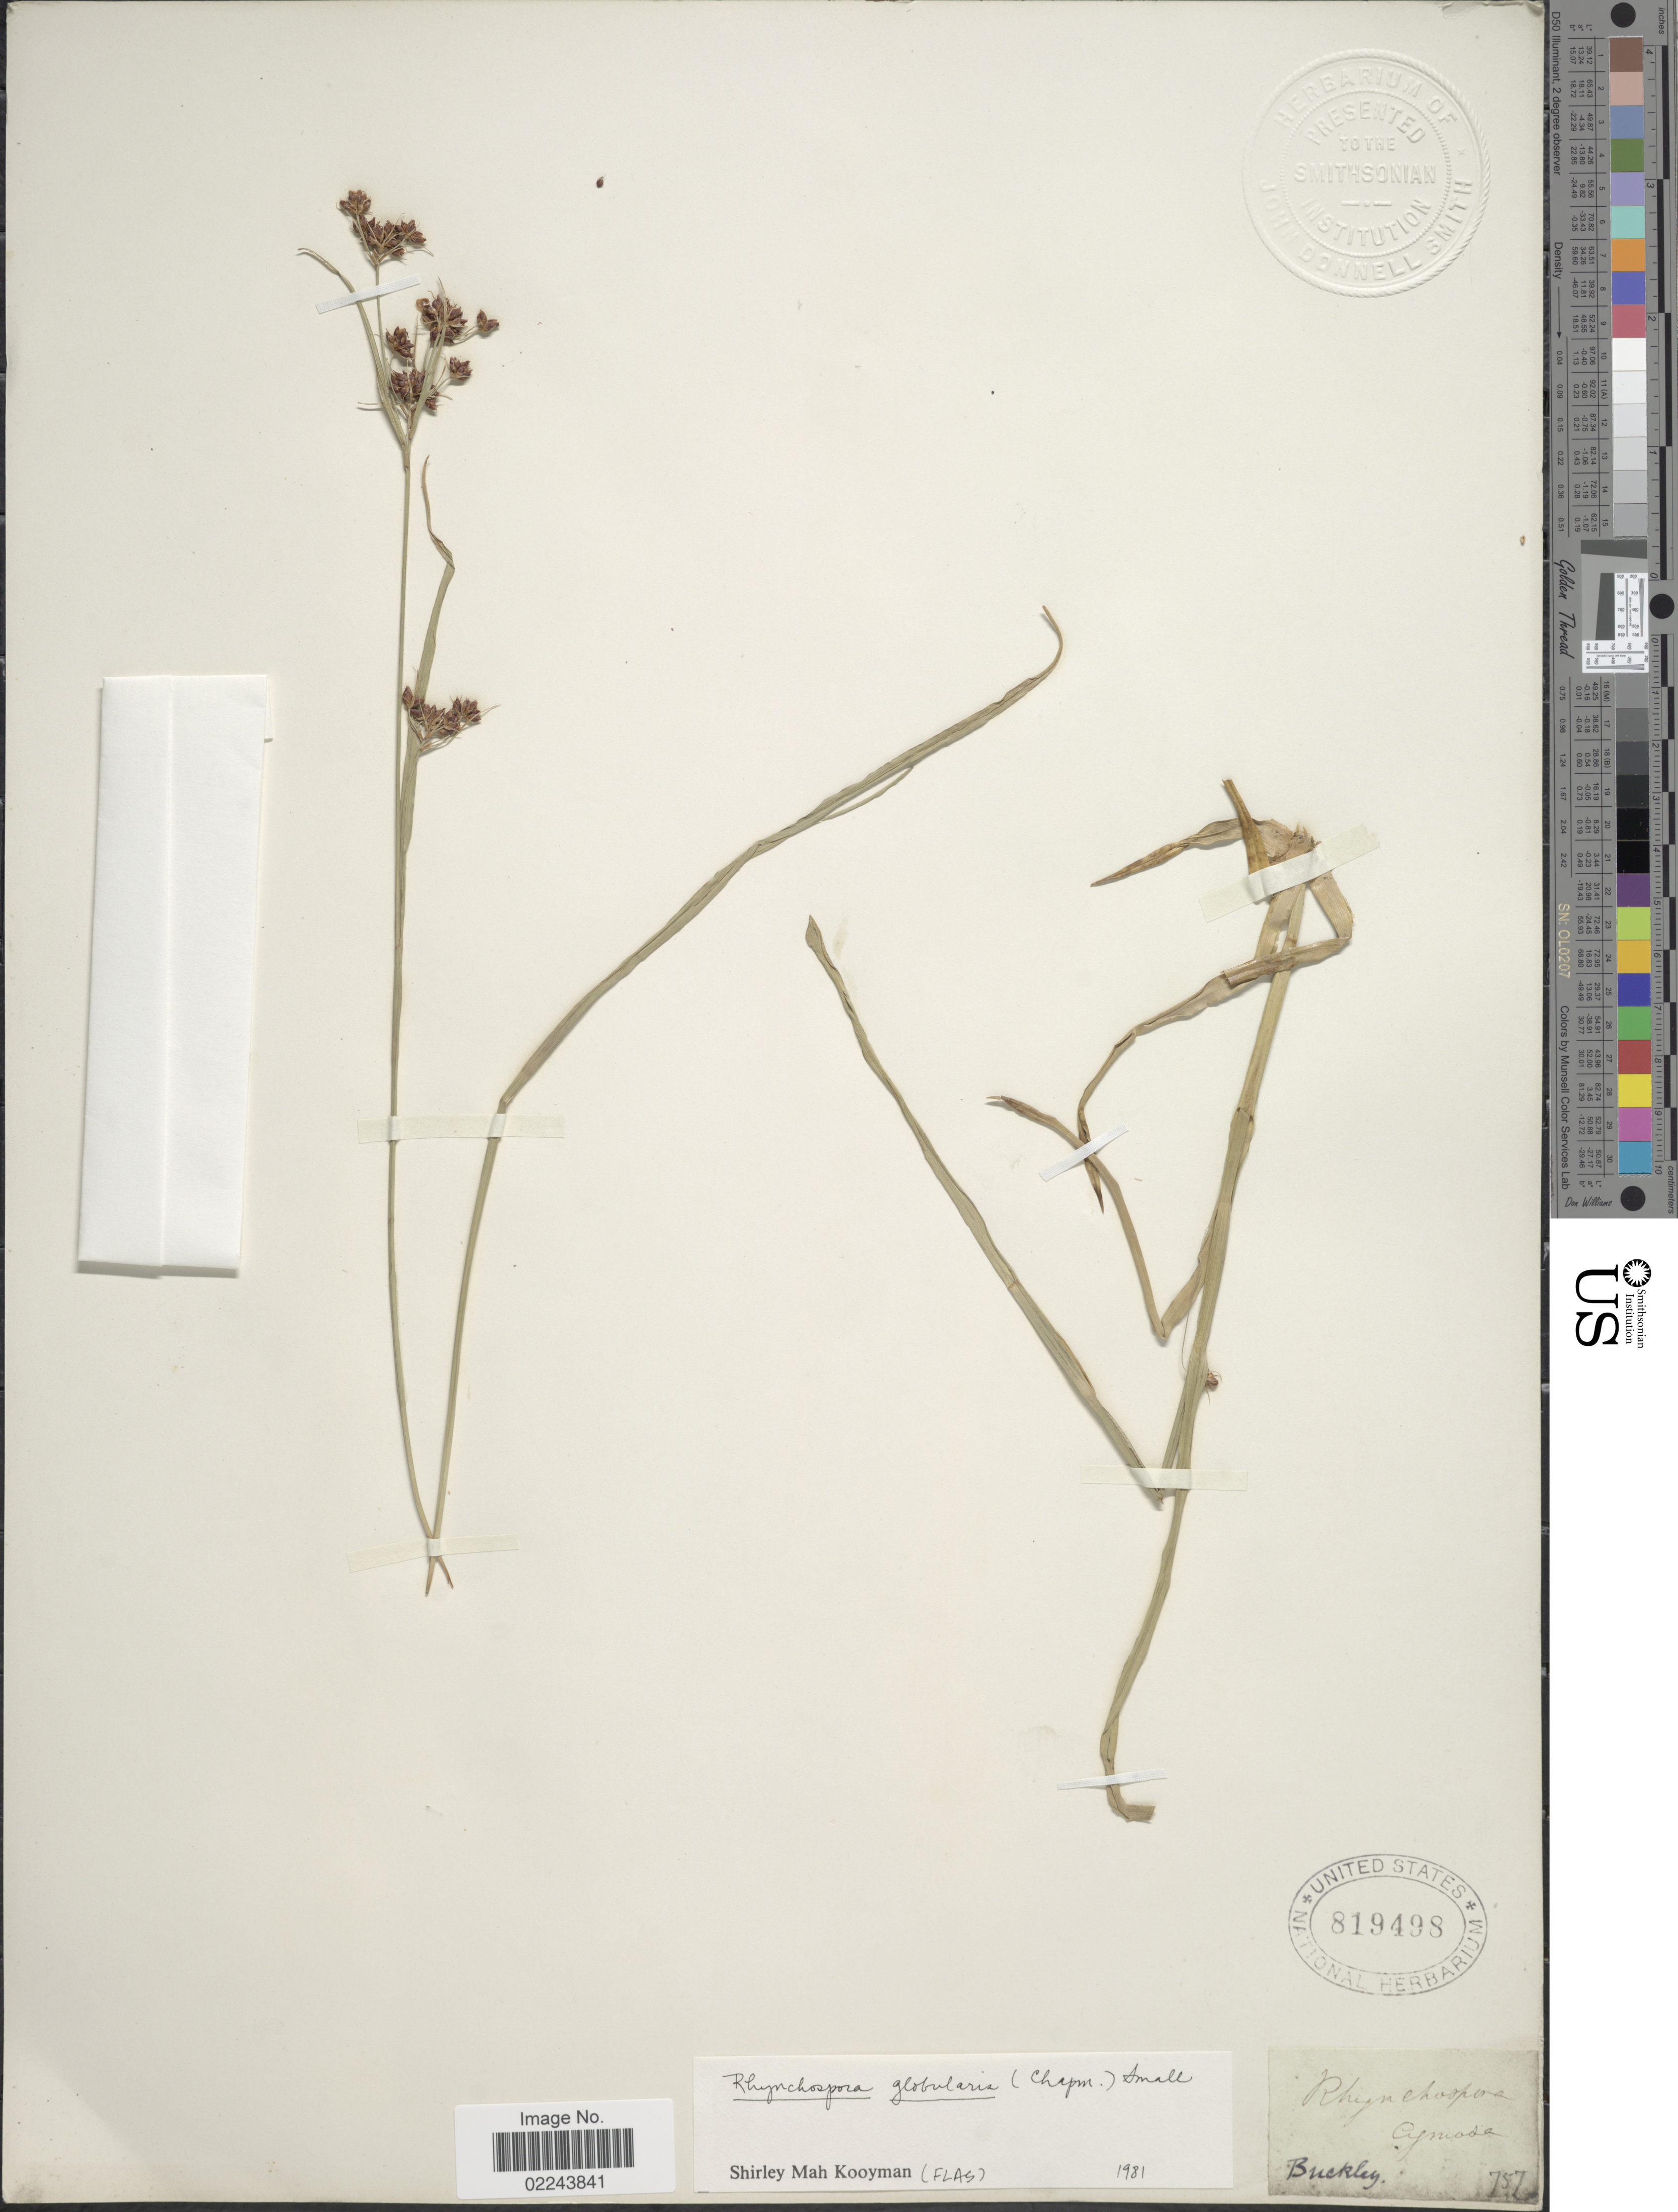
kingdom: Plantae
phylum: Tracheophyta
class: Liliopsida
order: Poales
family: Cyperaceae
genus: Rhynchospora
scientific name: Rhynchospora globularis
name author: (Chapm.) Small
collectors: -- Buckley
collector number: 757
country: United States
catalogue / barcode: US 819498